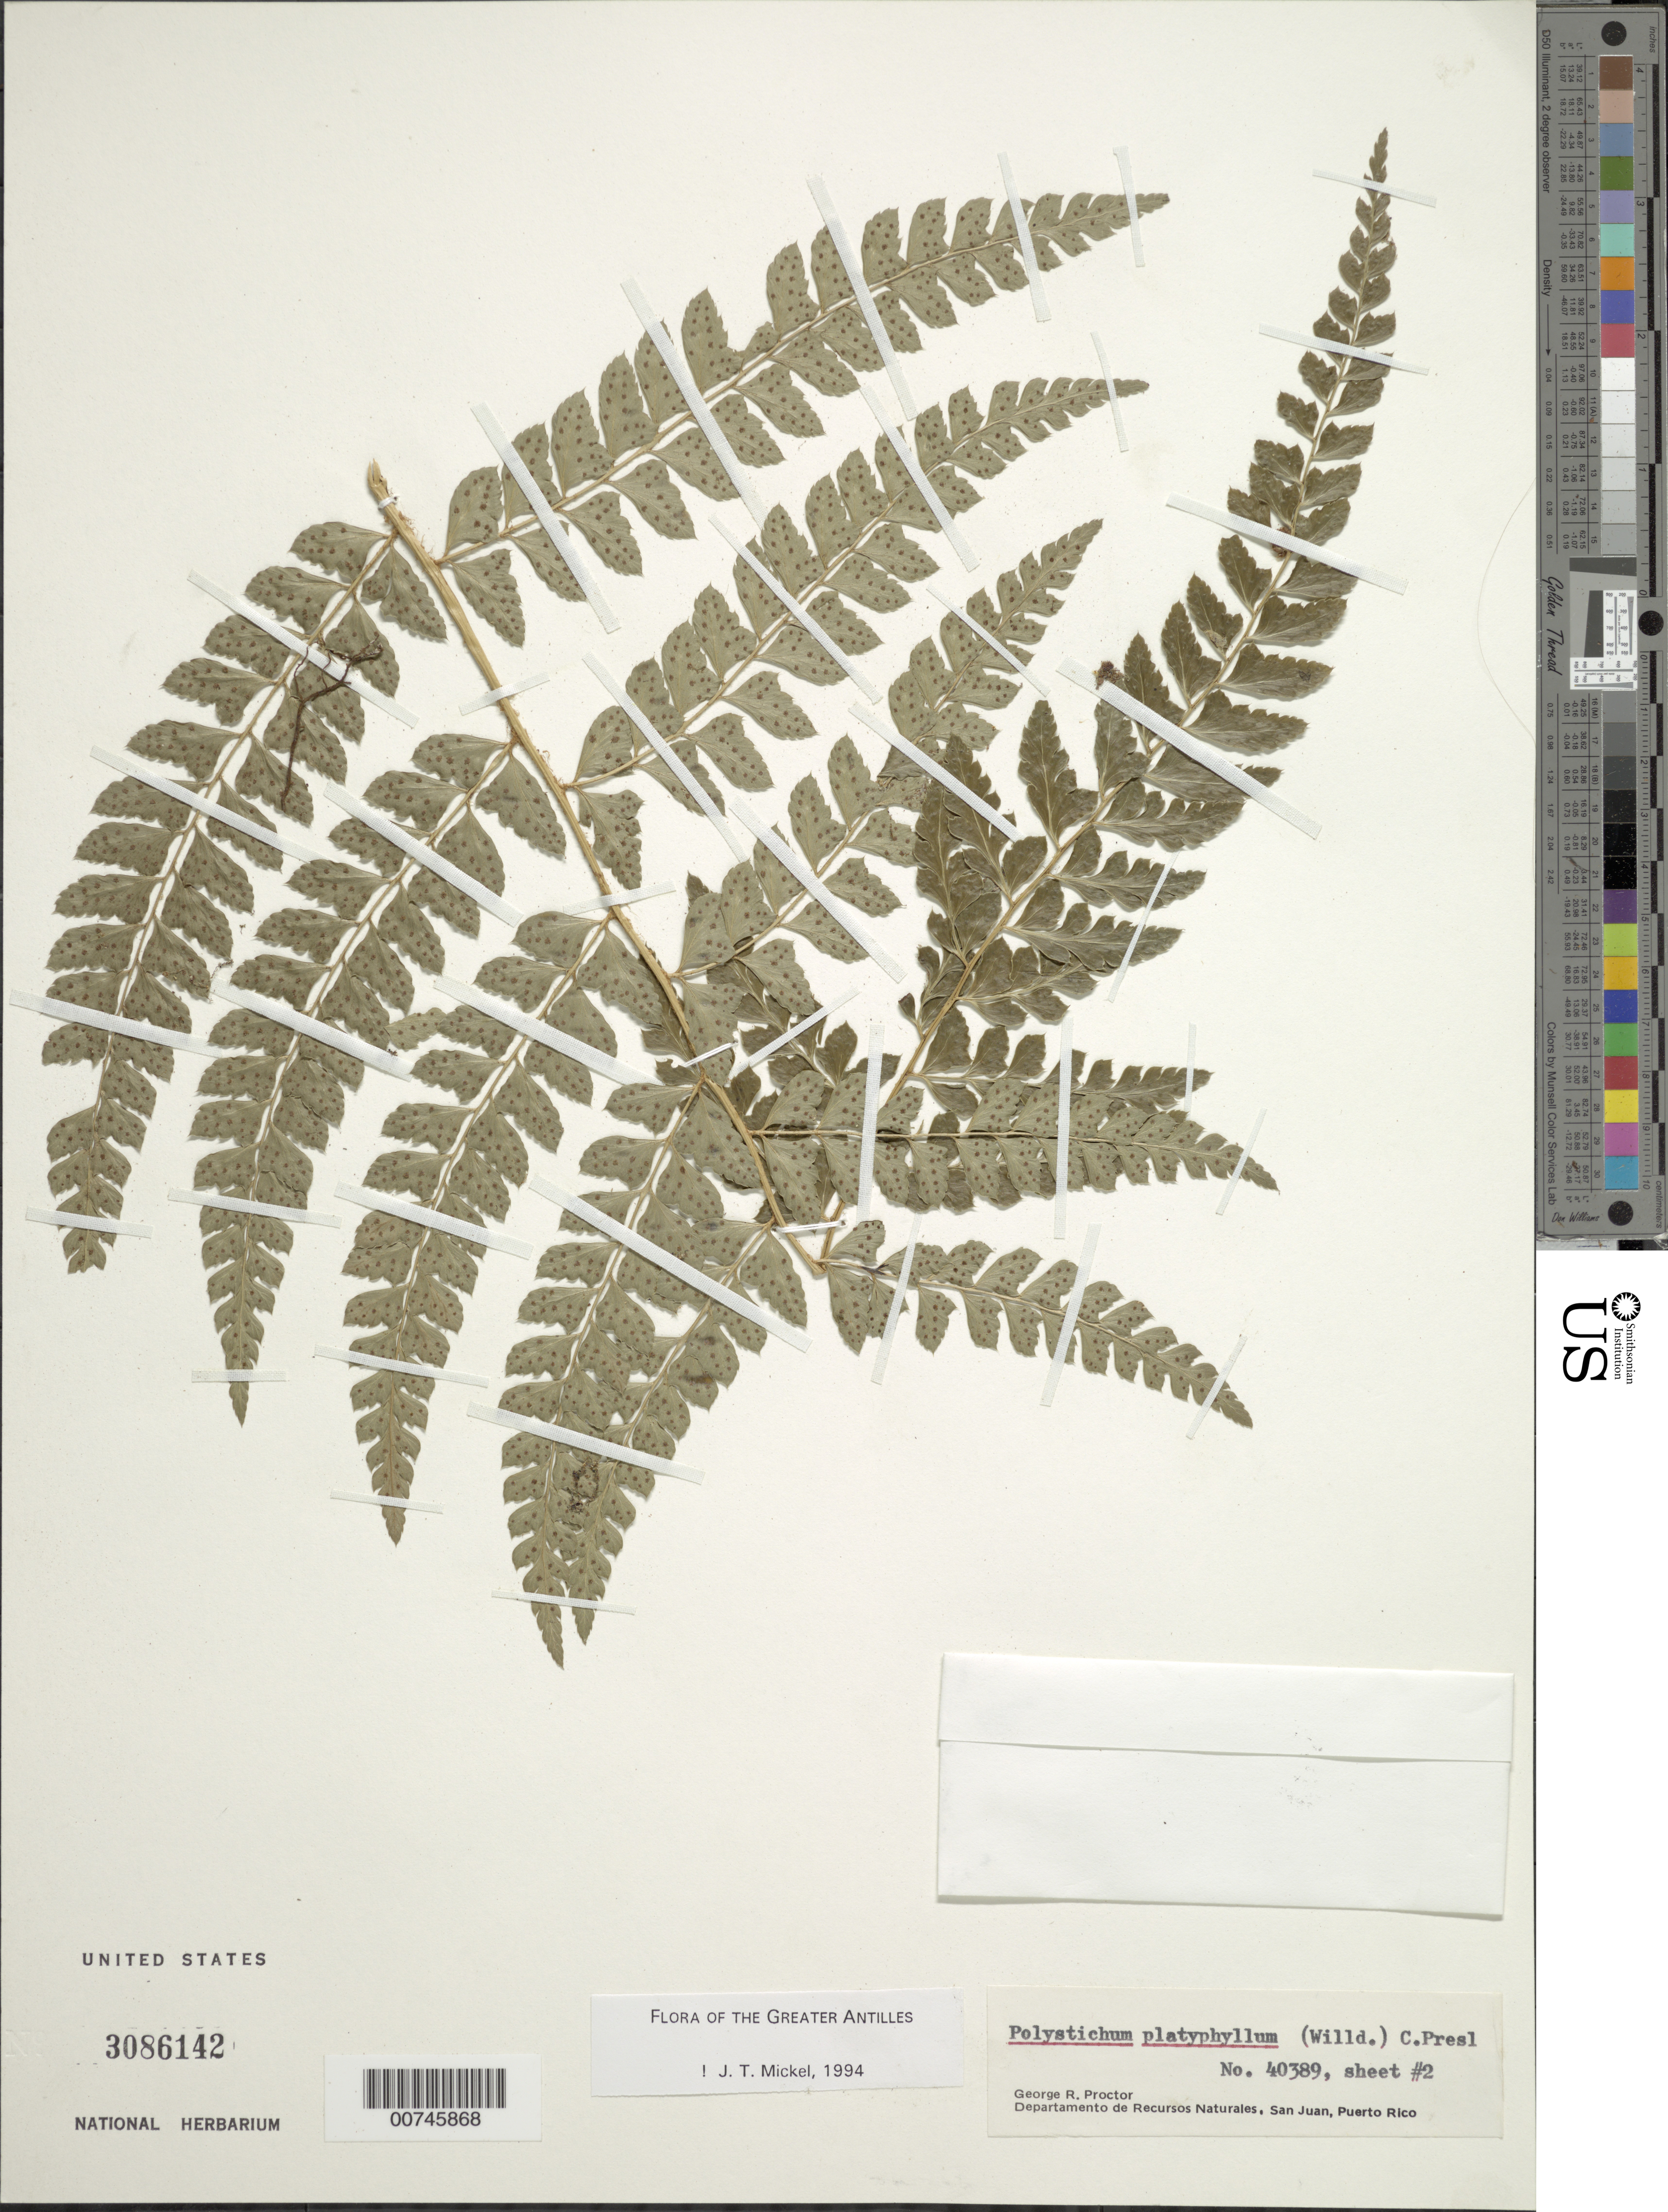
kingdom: Plantae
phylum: Tracheophyta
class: Polypodiopsida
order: Polypodiales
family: Dryopteridaceae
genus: Polystichum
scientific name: Polystichum platyphyllum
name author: (Willd.) C. Presl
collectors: G. R. Proctor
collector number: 40389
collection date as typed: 24 Mar 1984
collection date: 1984-03-24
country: Puerto Rico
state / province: Jayuya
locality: Cordillera Central: Barrio Veguitas. Río Veguitas, along headwaters tributary just S & SW of Piedra Blanca, Municipio Jayuya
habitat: On shaded rocky bank beside stream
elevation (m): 1000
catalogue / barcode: US 3086142